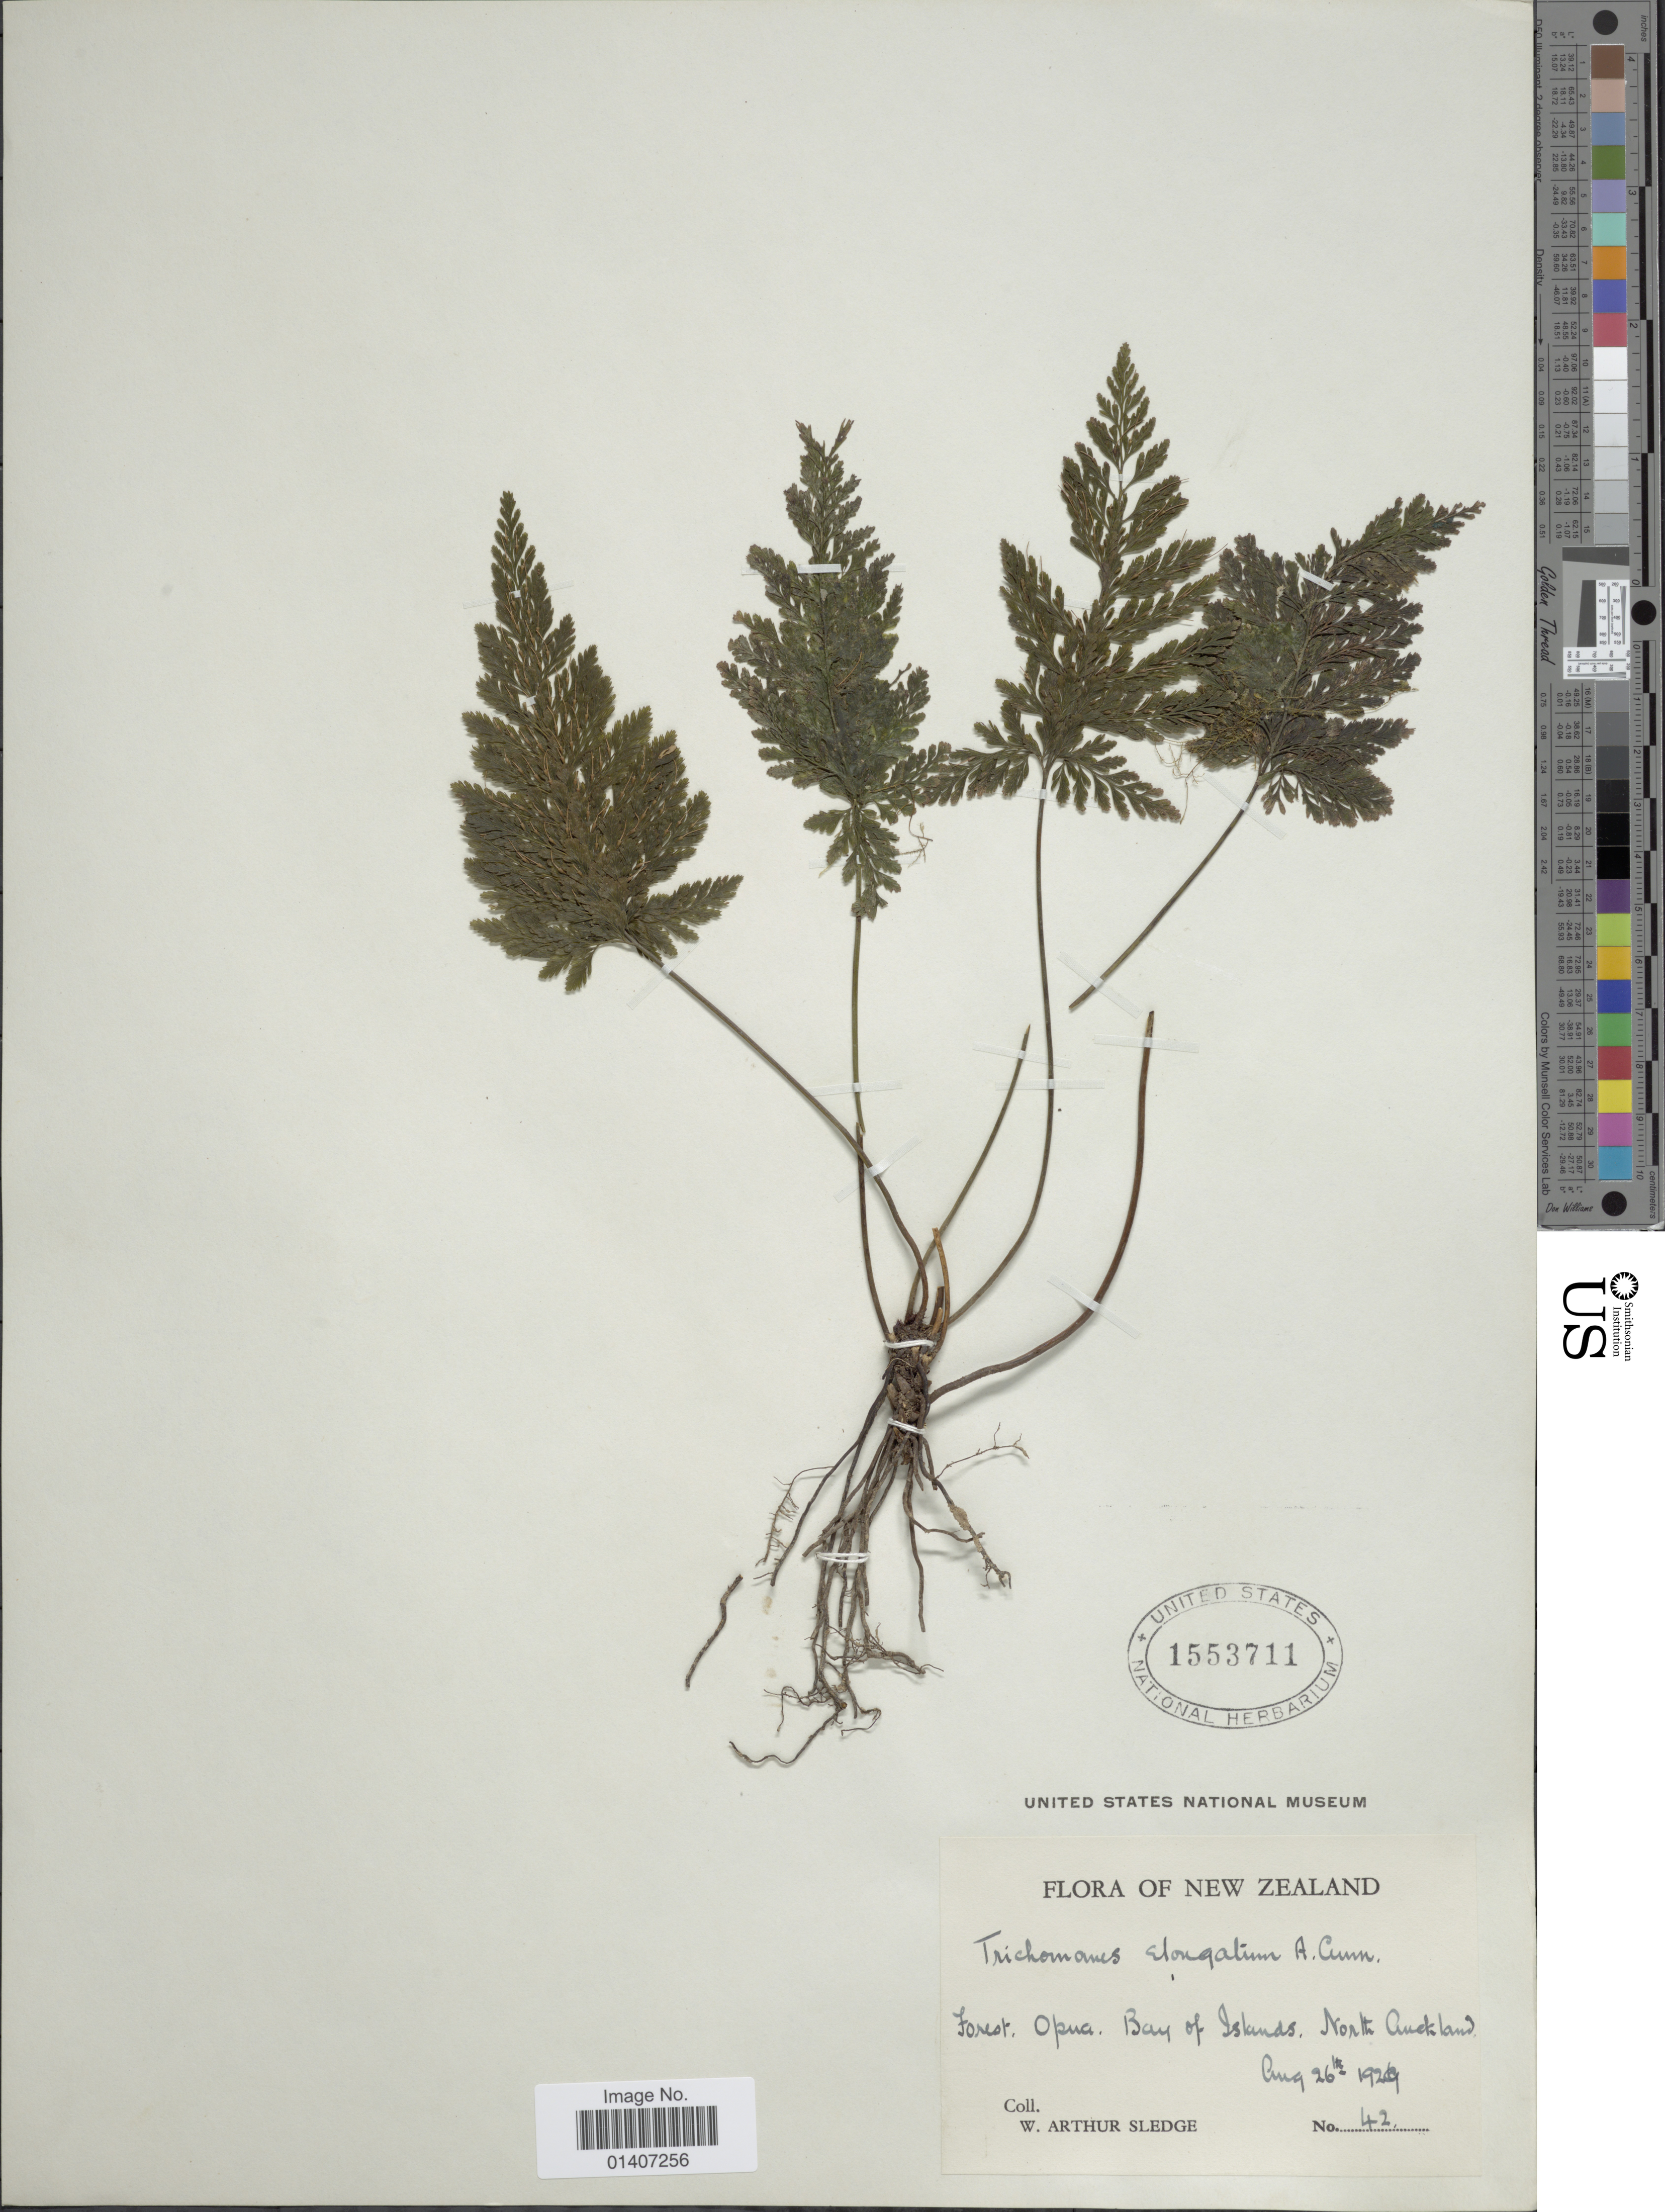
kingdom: Plantae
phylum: Tracheophyta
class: Polypodiopsida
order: Hymenophyllales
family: Hymenophyllaceae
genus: Abrodictyum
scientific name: Abrodictyum elongatum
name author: (A. Cunn.) Ebihara & K. Iwats.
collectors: W. A. Sledge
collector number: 42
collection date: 1924-08-26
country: New Zealand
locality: Forest Opua, Bay of Islands, North Auckland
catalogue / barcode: US 1553711